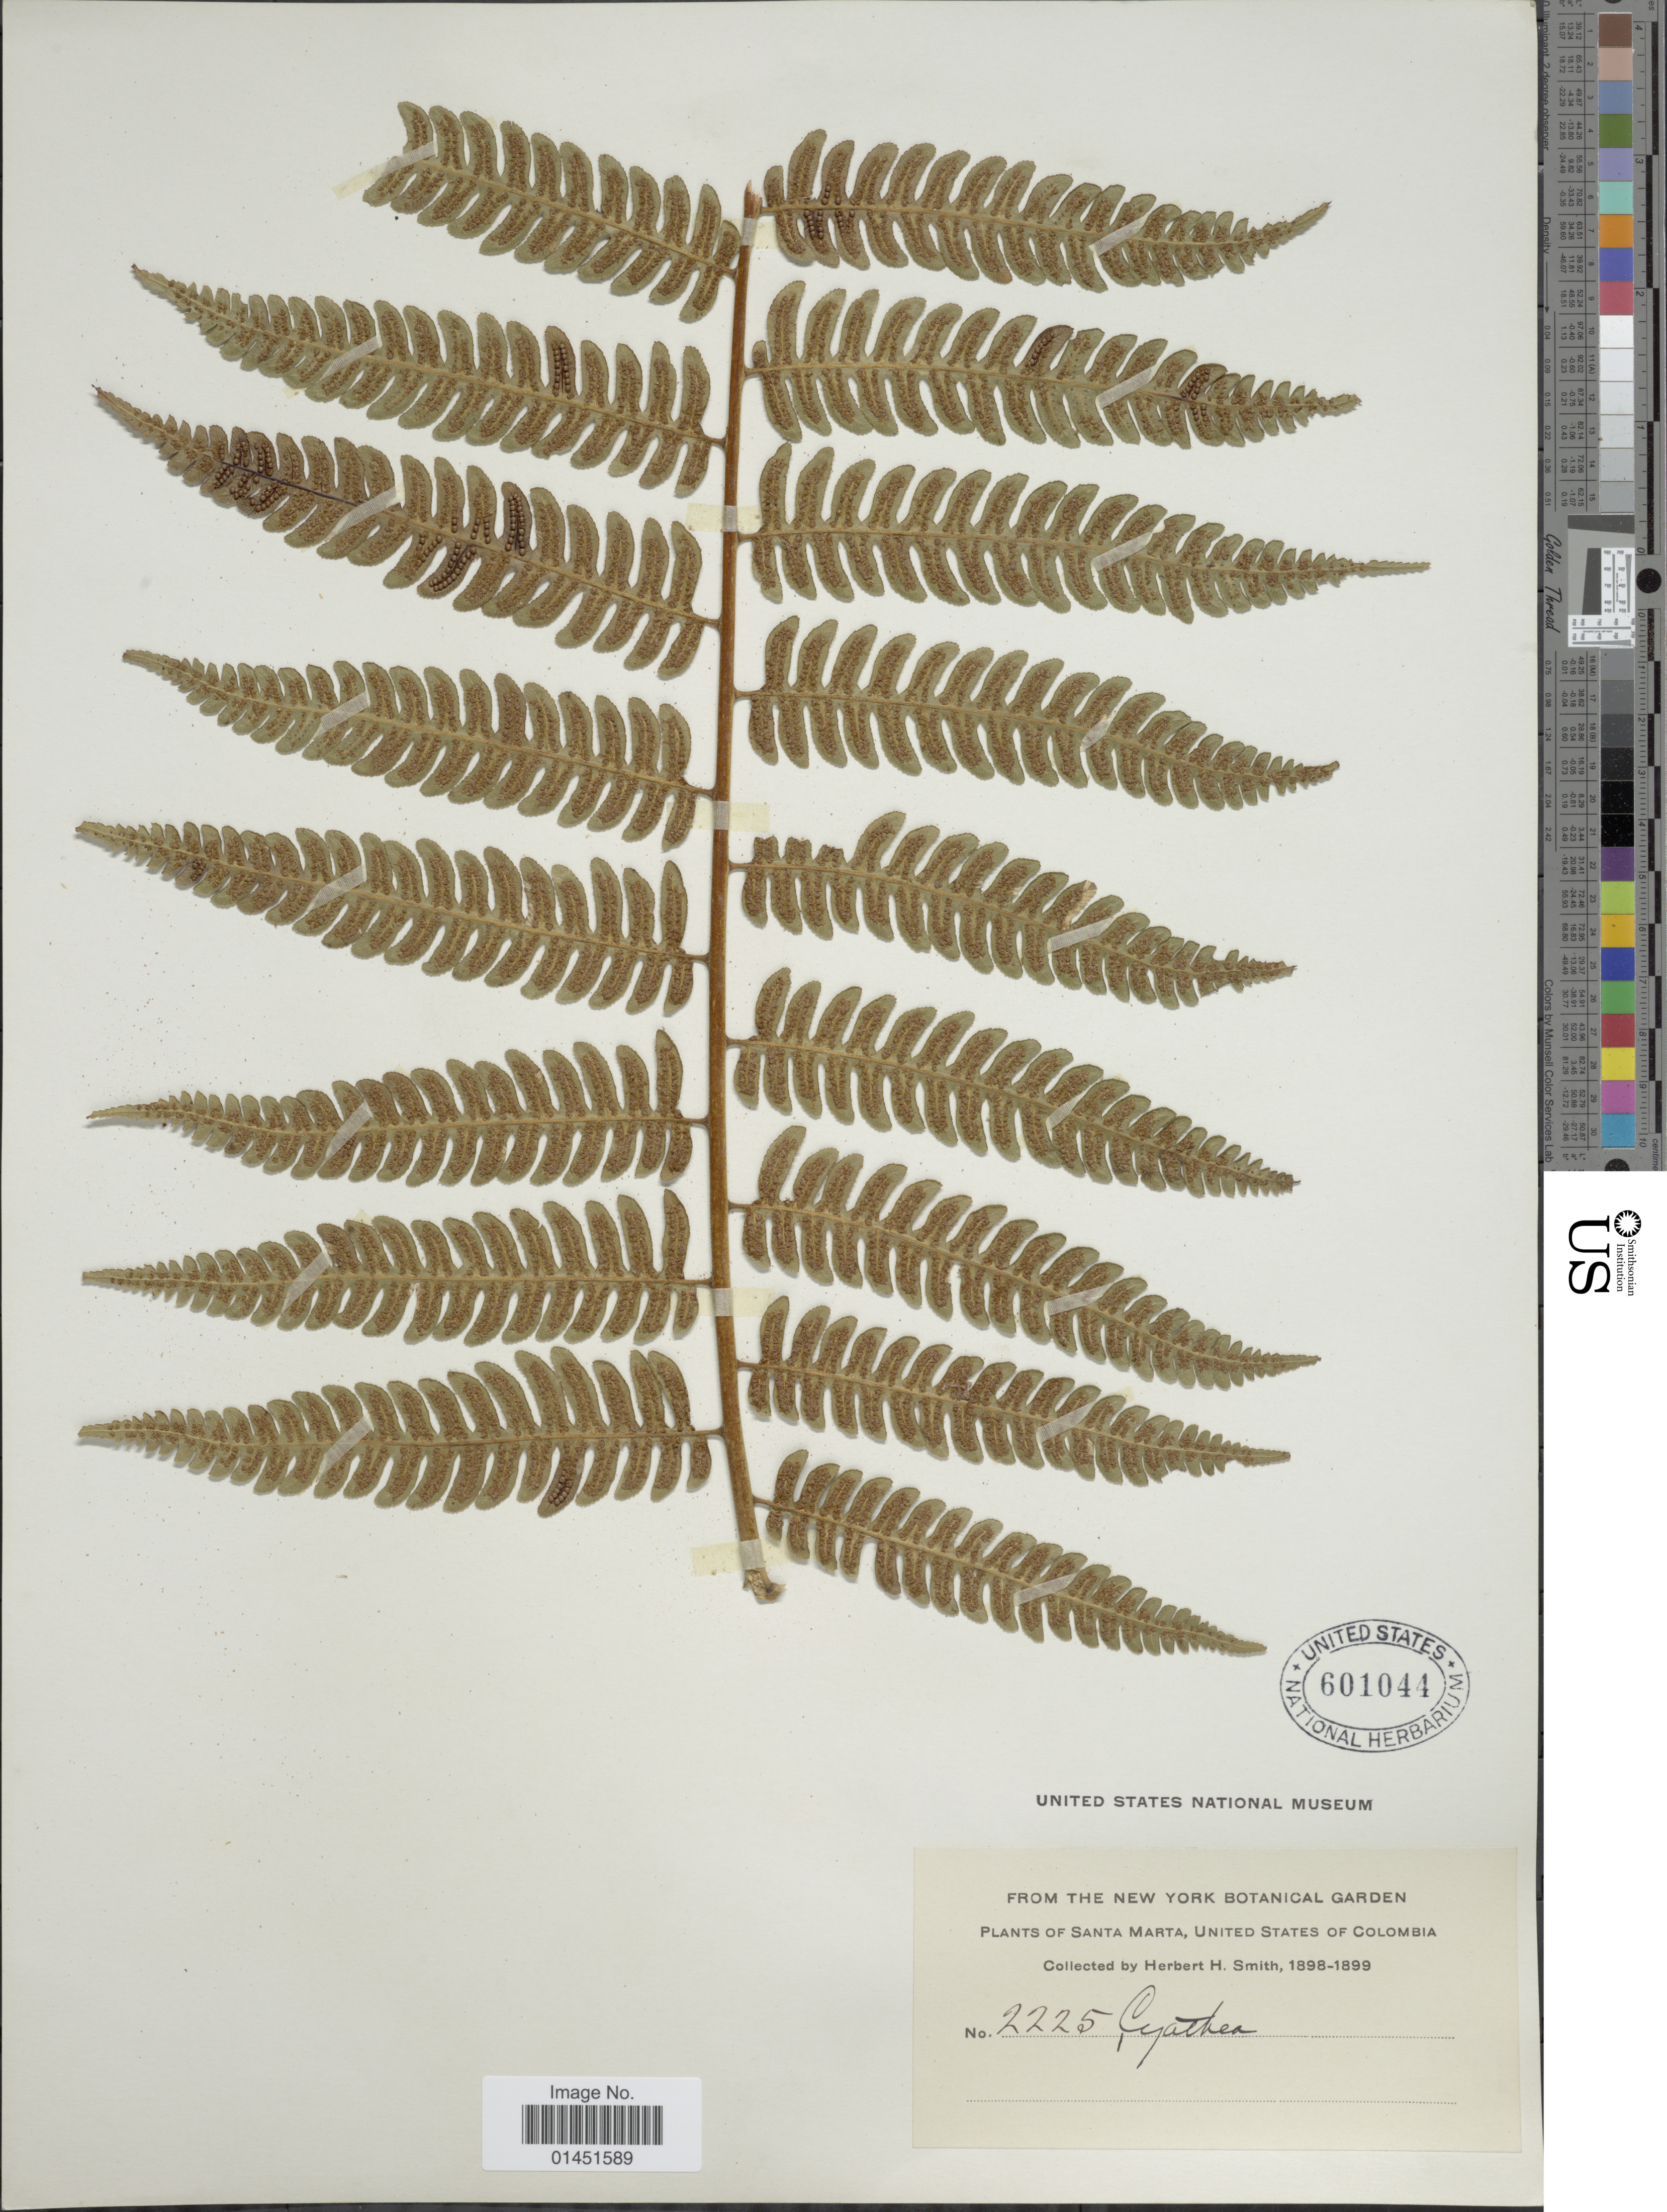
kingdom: Plantae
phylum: Tracheophyta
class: Polypodiopsida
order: Cyatheales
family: Cyatheaceae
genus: Cyathea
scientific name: Cyathea divergens var. divergens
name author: Kunze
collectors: Herbert H. Smith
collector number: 2225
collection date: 1898/1899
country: Colombia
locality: Santa Marta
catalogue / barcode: US 601044